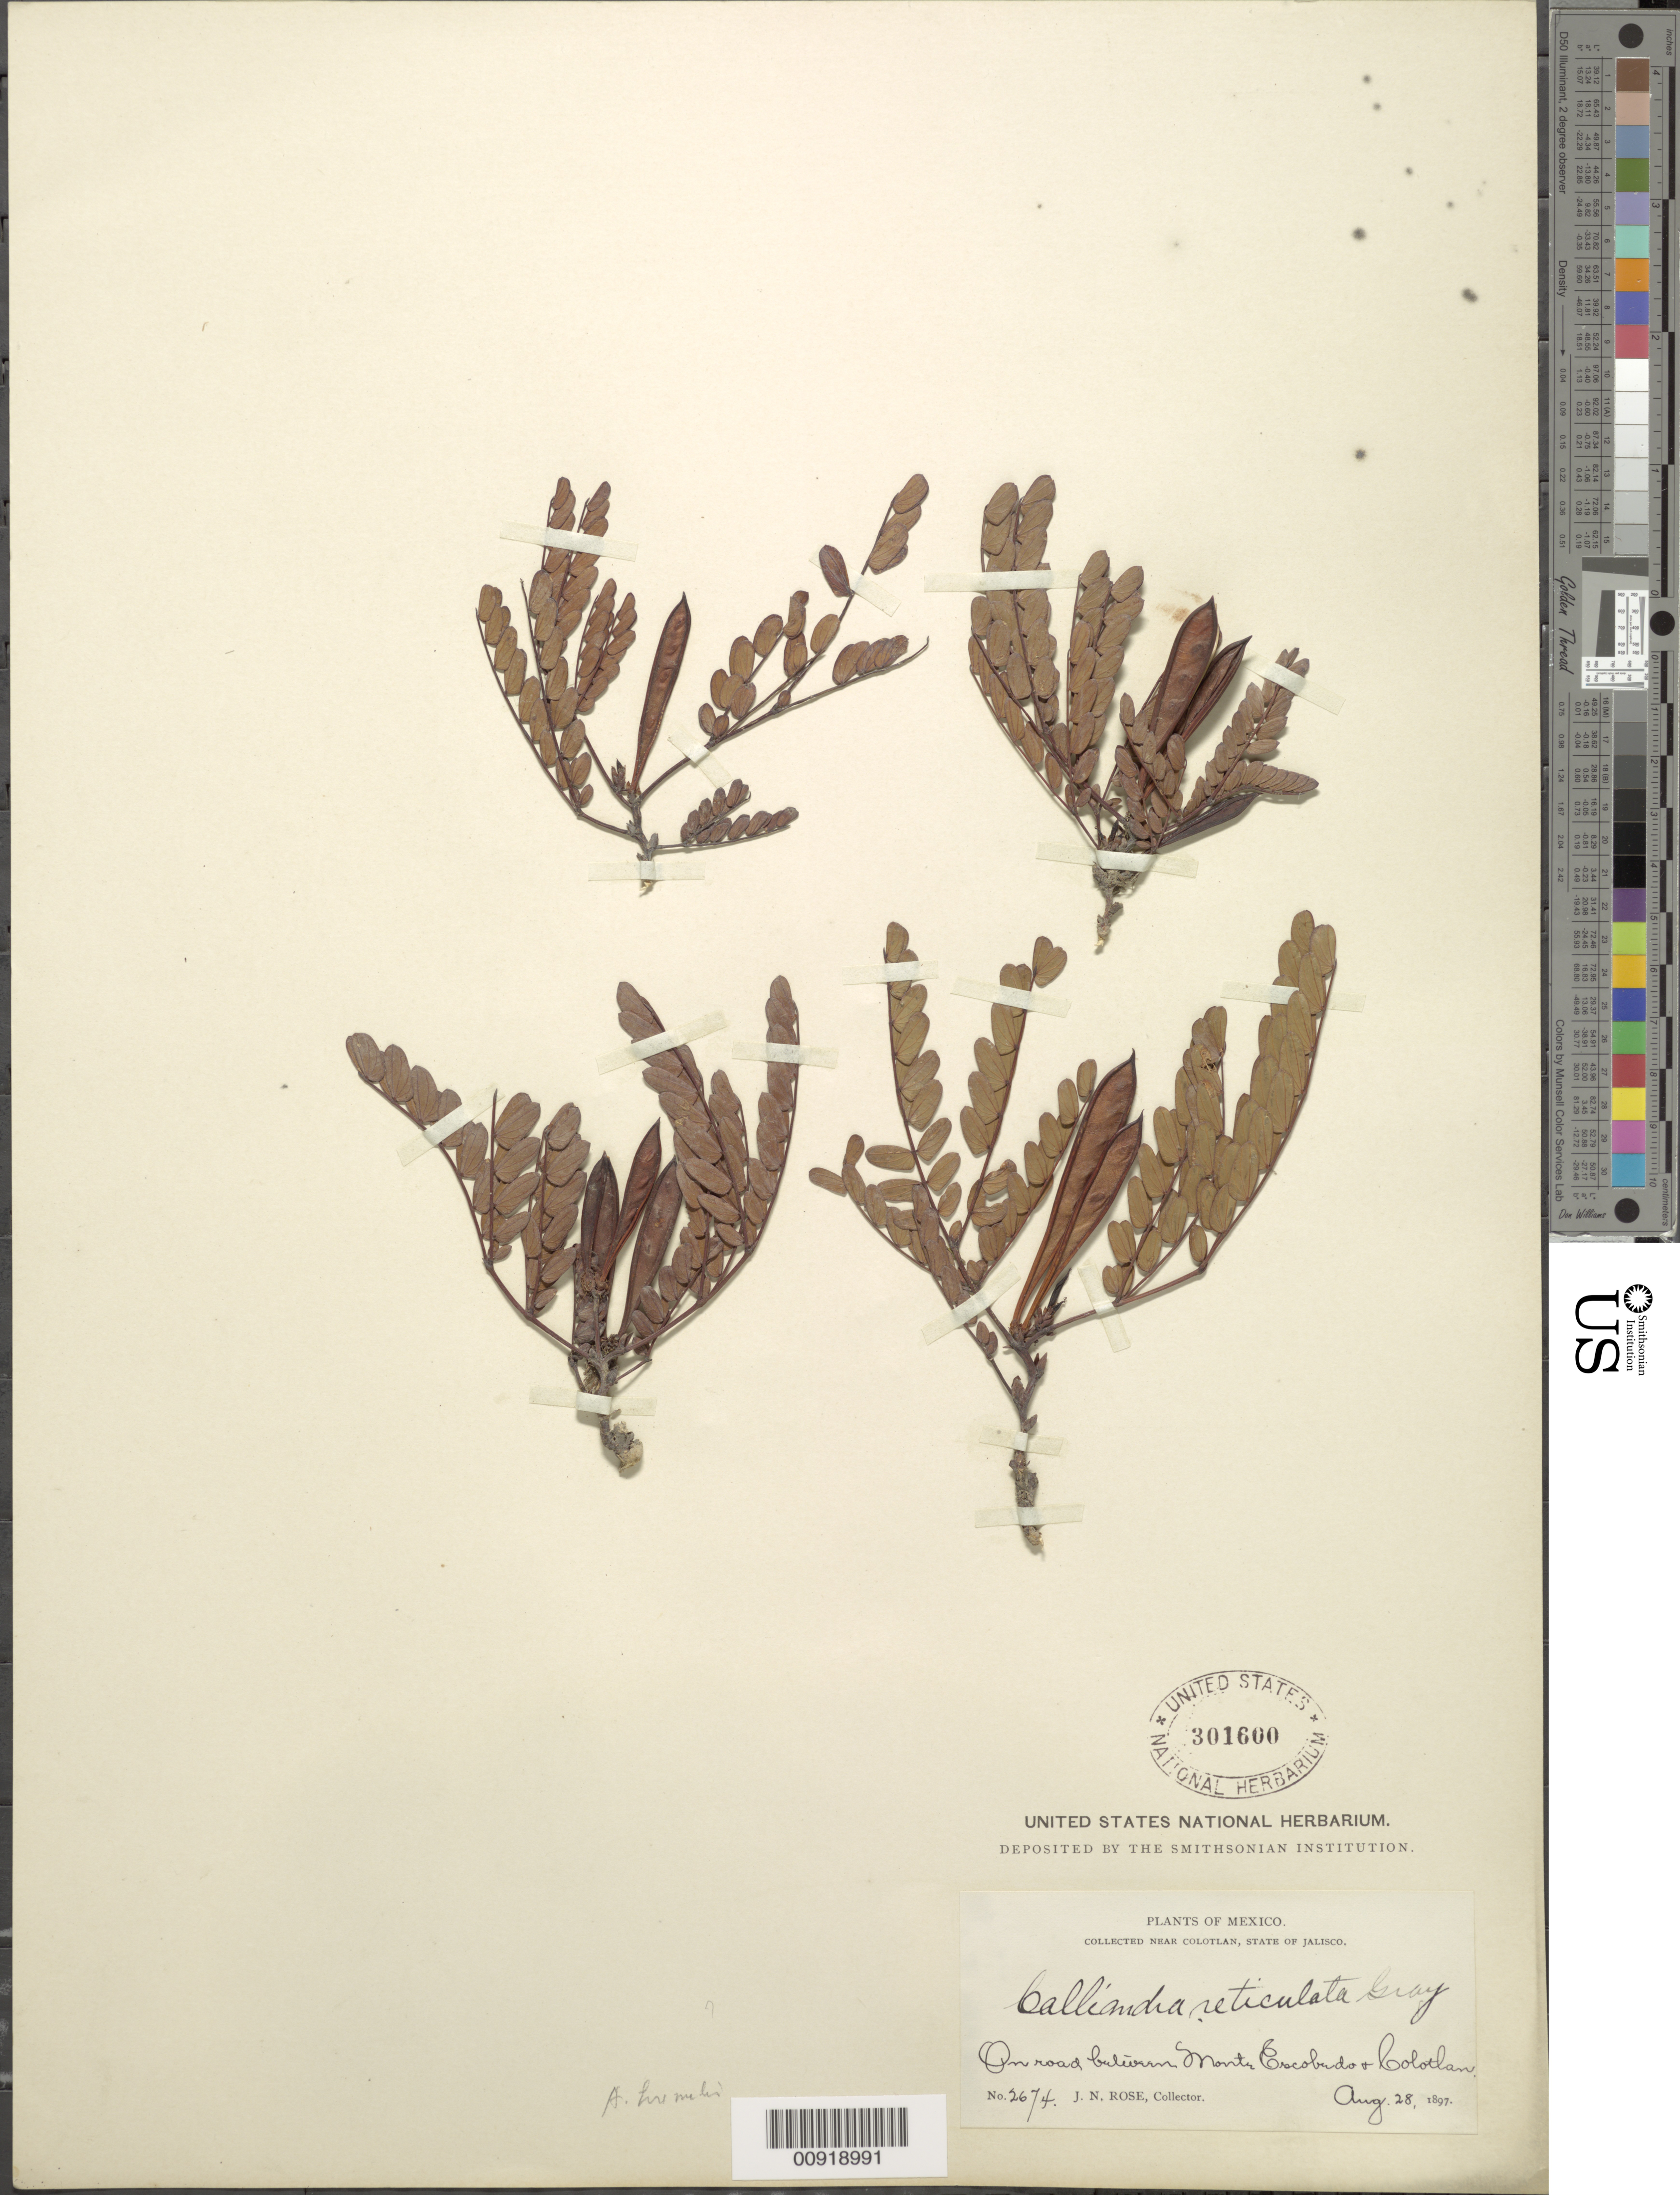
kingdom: Plantae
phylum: Tracheophyta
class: Magnoliopsida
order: Fabales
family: Fabaceae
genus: Calliandra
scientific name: Calliandra humilis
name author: Benth.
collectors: J. N. Rose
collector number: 2674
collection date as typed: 28 Aug 1897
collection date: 1897-08-28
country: Mexico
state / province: Jalisco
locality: On road between Monte Escobedo & Colotlan. Near Colotlan, State of Jalisco.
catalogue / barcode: US 301600